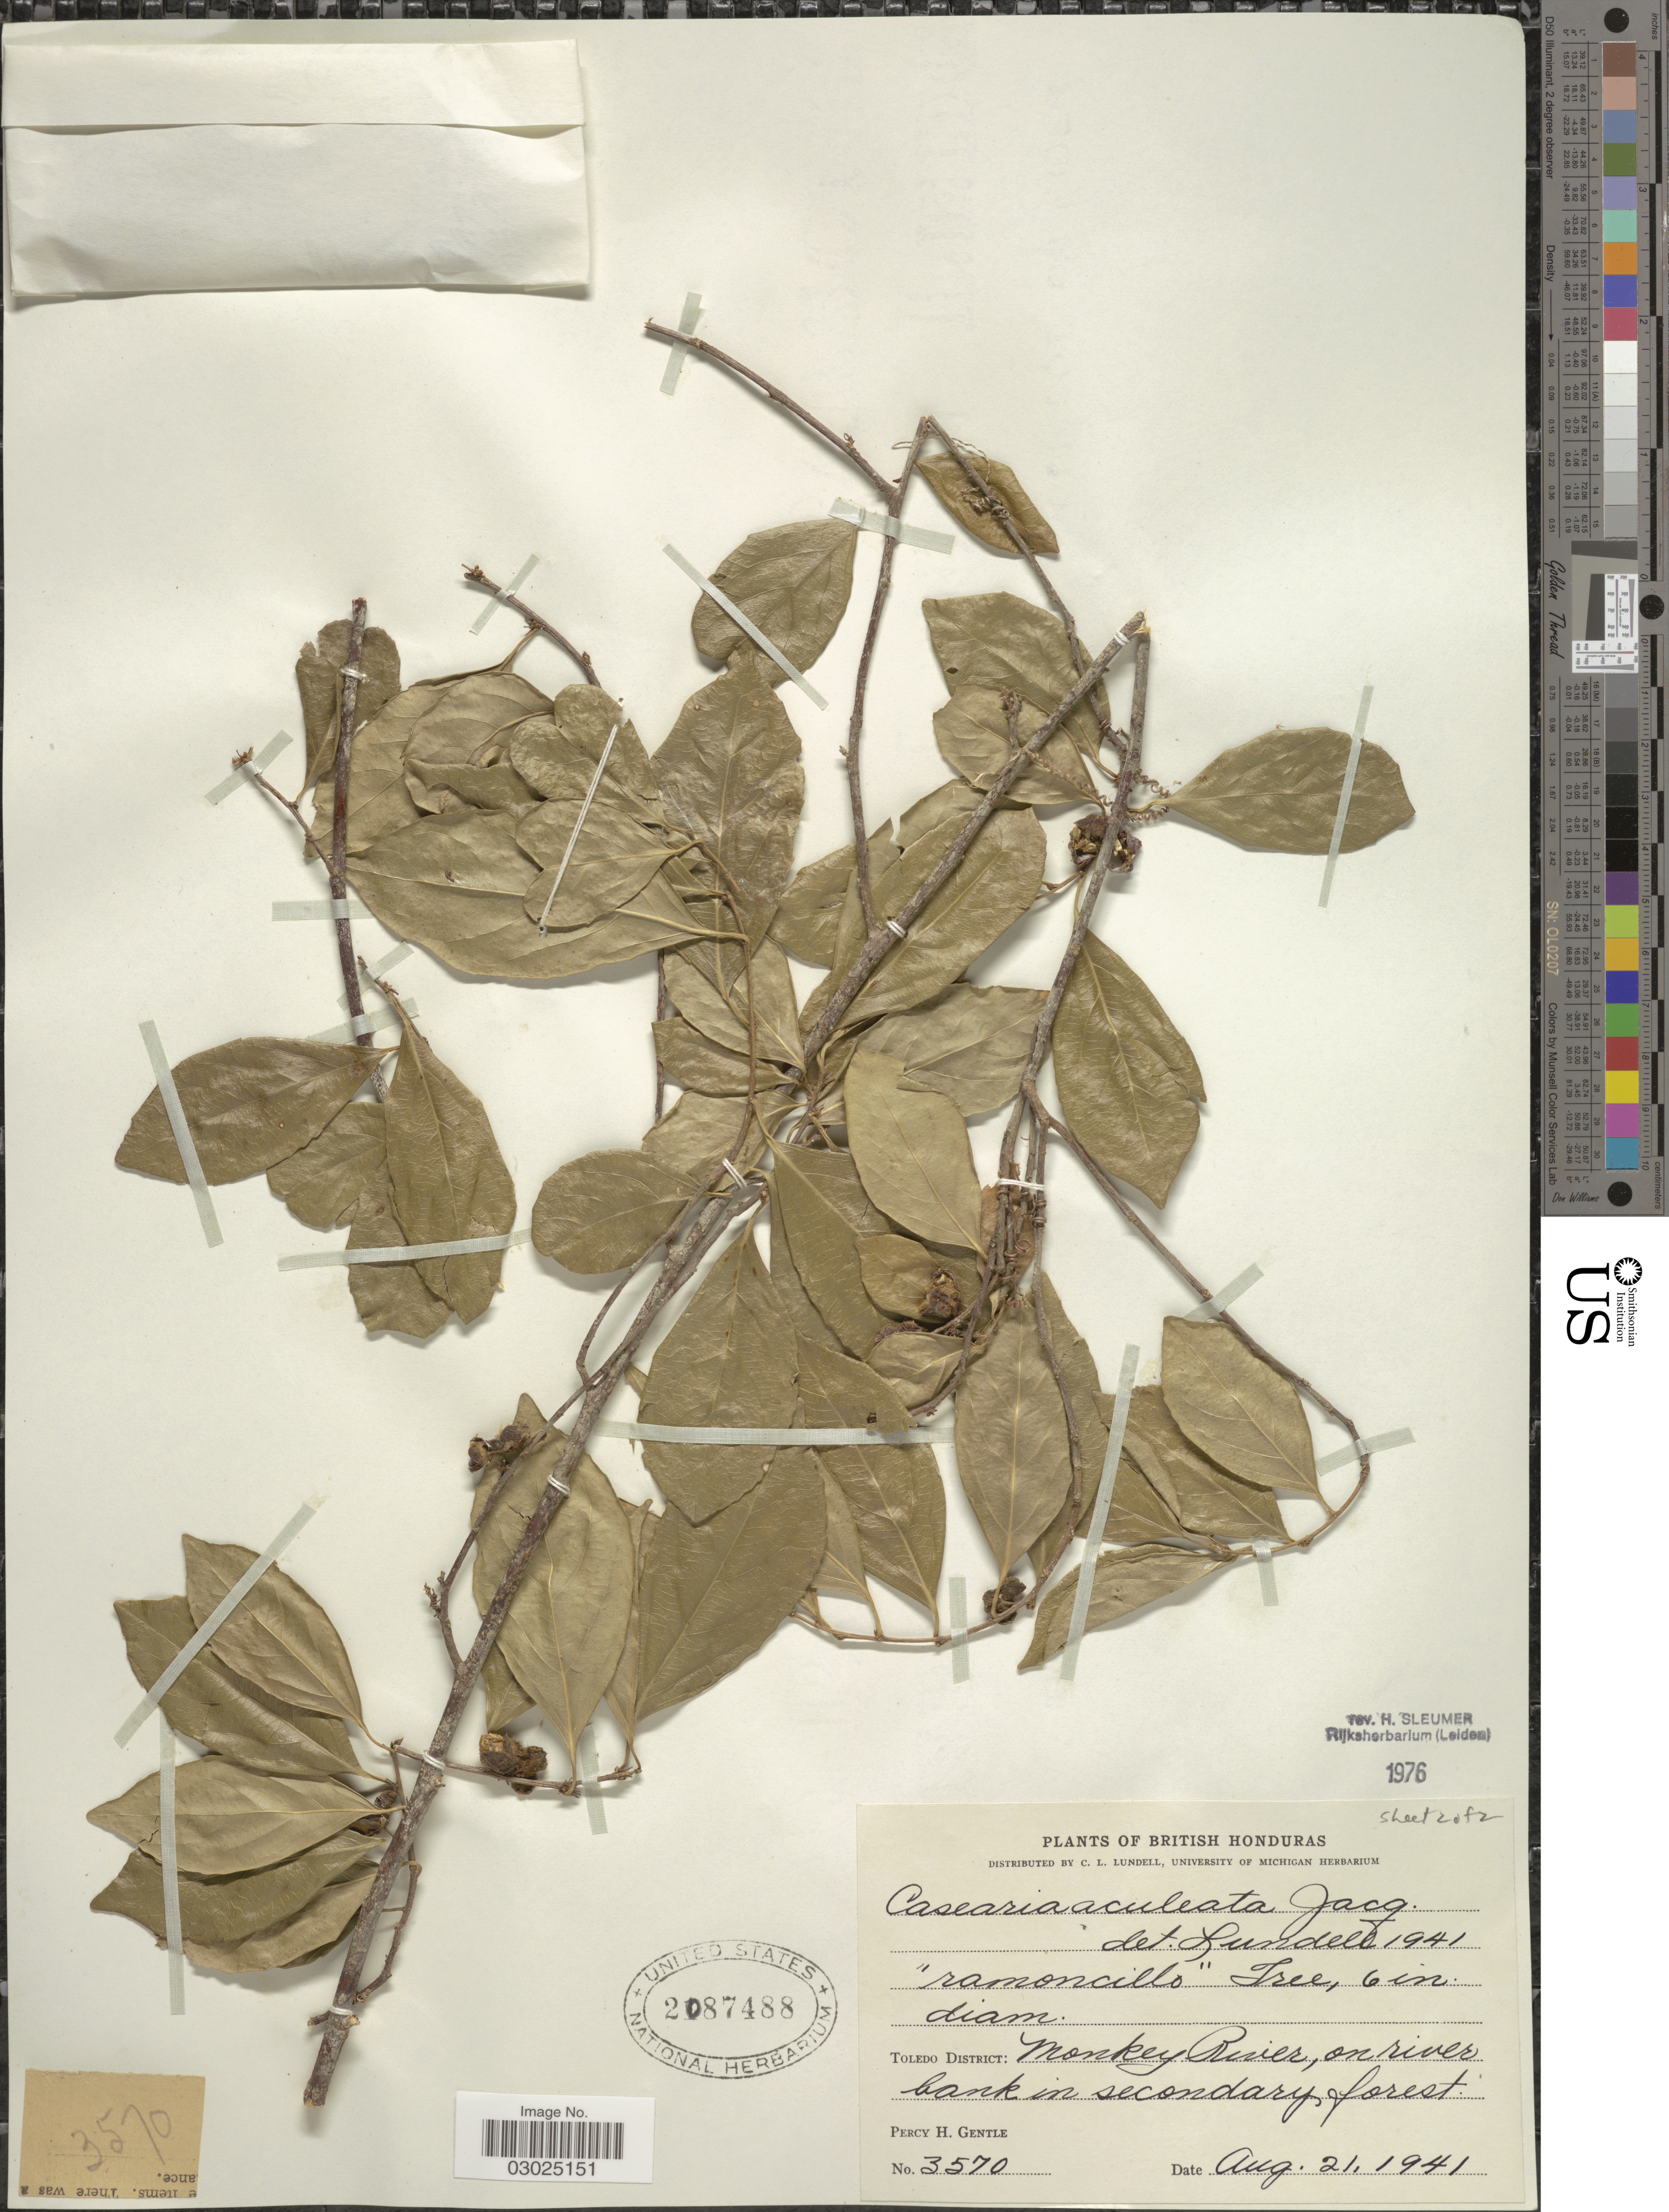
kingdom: Plantae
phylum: Tracheophyta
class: Magnoliopsida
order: Malpighiales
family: Salicaceae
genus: Casearia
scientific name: Casearia aculeata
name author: Jacq.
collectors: P. H. Gentle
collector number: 3570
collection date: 1941-08-21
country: Belize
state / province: Toledo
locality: British Honduras. Toledo District: Monkey River, on river bank in secondary forest.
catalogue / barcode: US 2087488